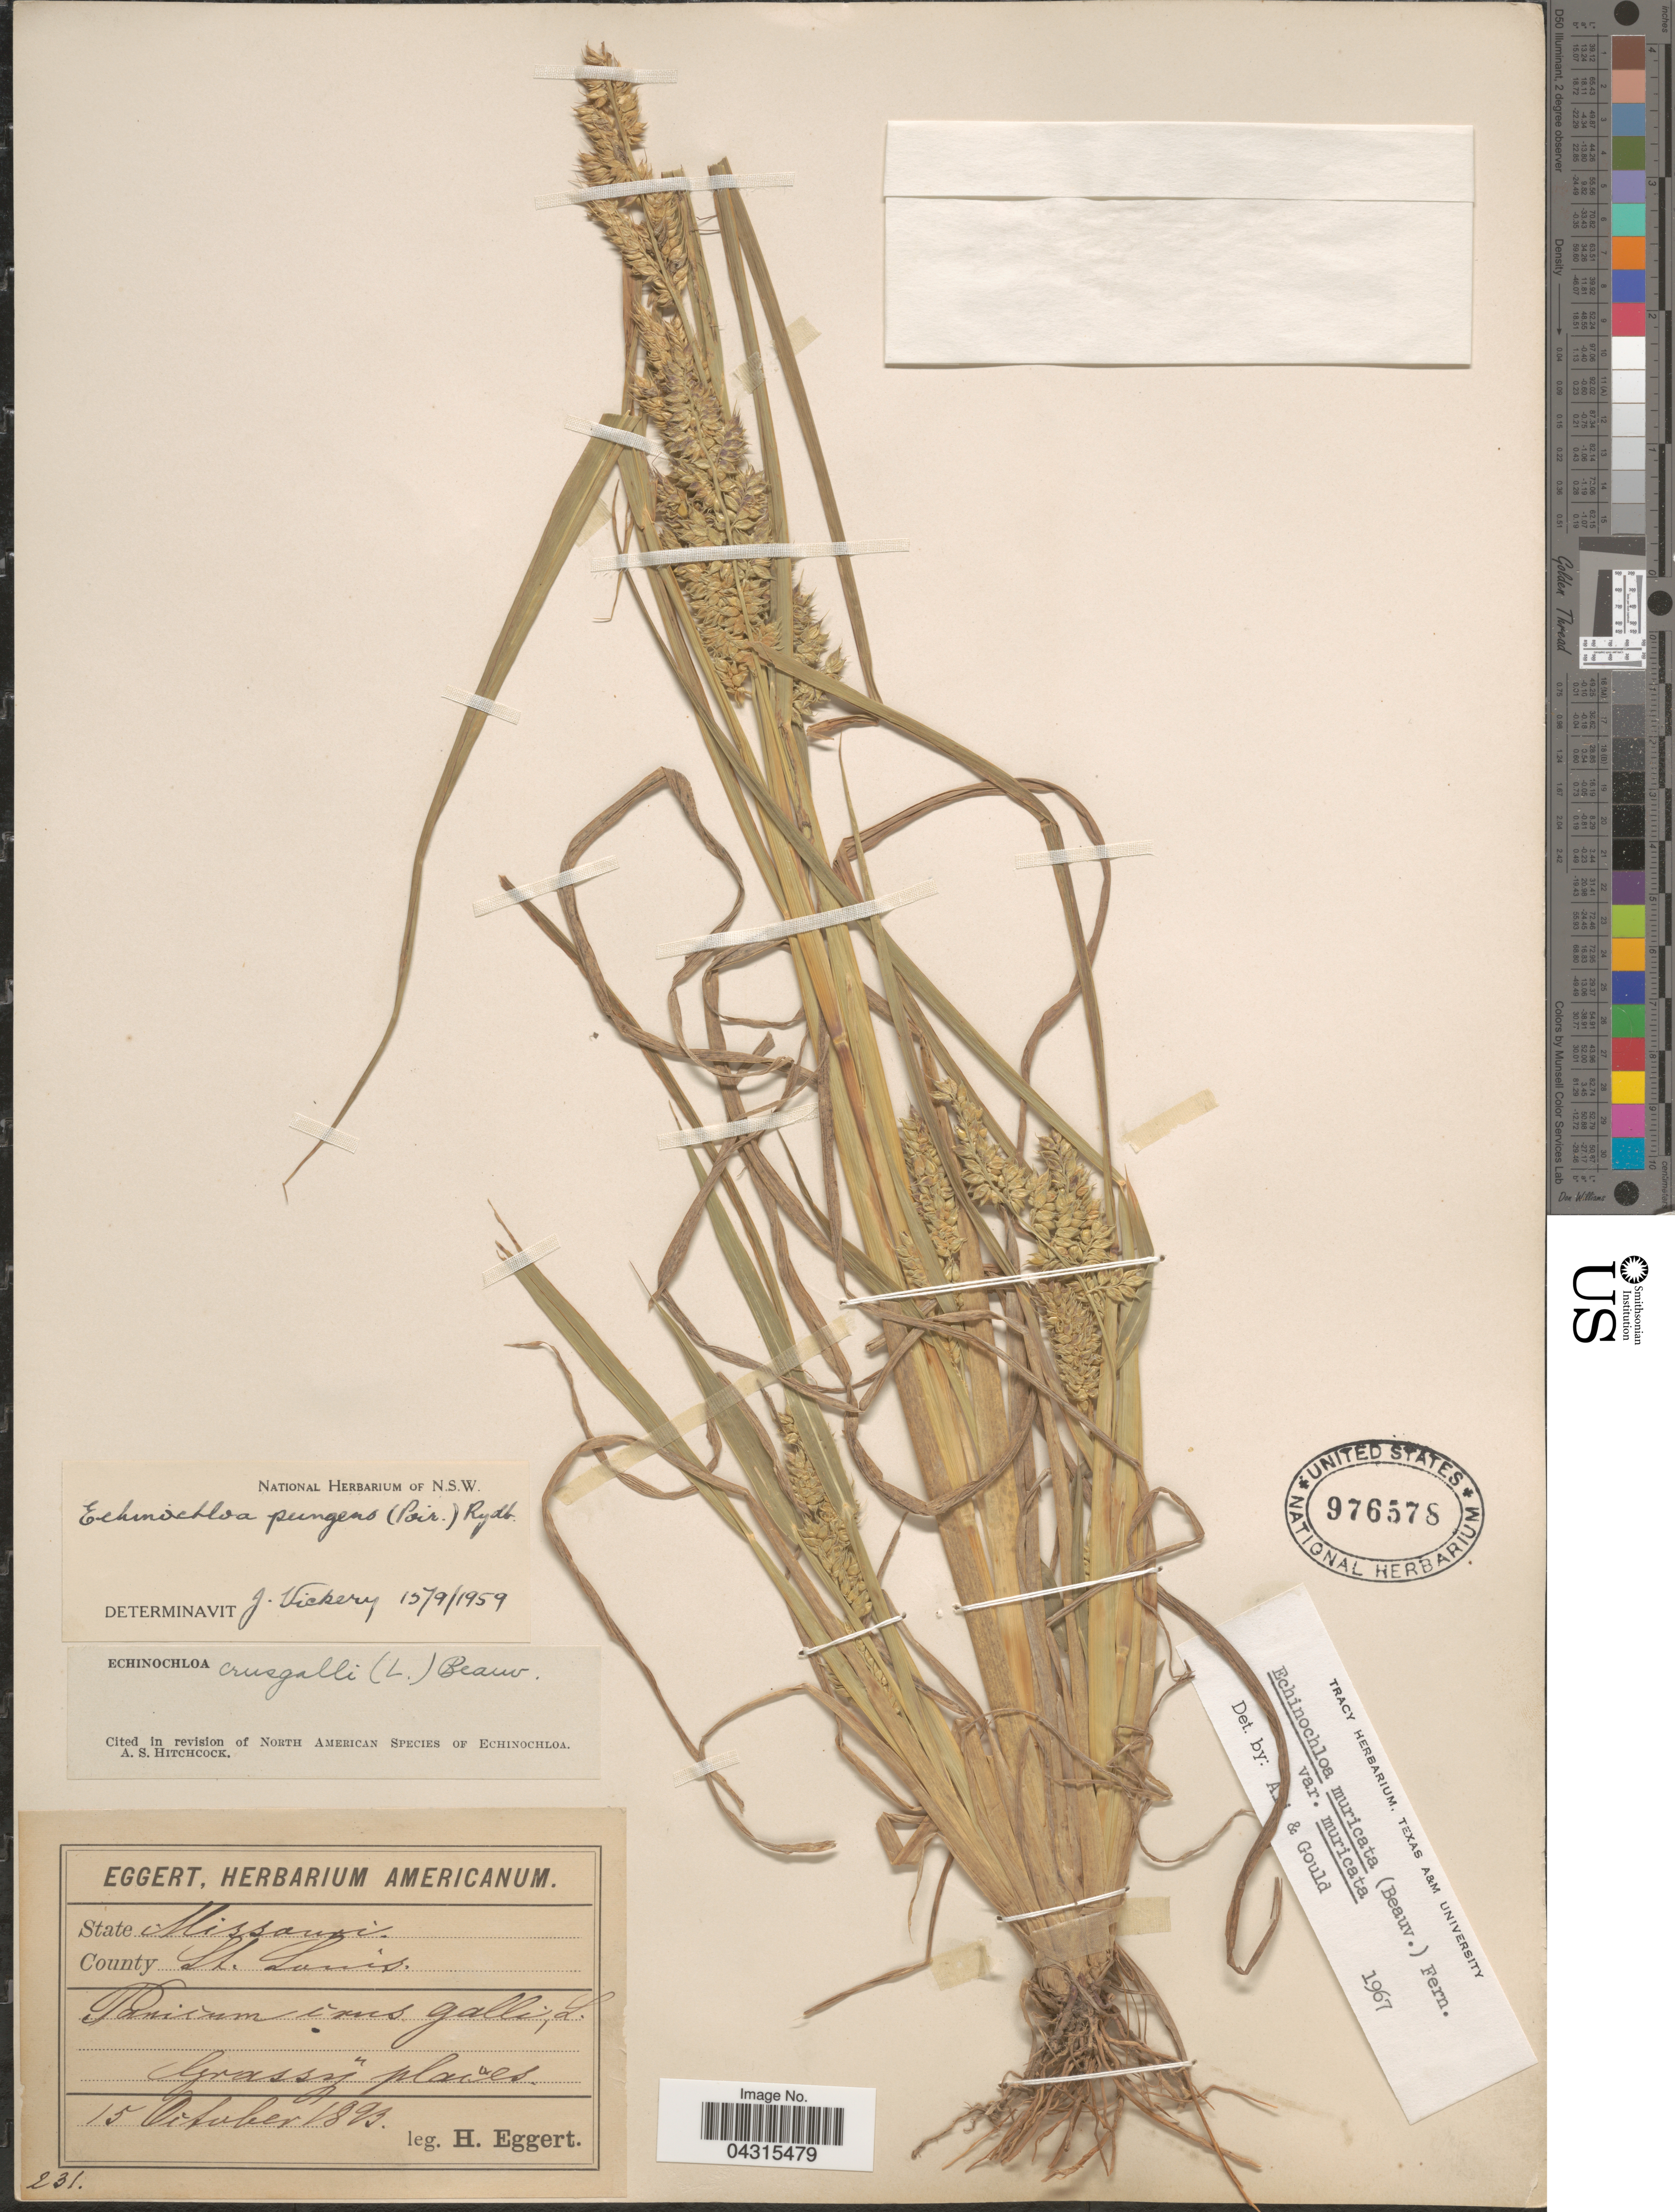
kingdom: Plantae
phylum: Tracheophyta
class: Liliopsida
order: Poales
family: Poaceae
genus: Echinochloa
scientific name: Echinochloa muricata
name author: (P. Beauv.) Fernald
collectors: H. Eggert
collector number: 231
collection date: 1893-10-15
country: United States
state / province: Missouri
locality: County St. Louis.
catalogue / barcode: US 976578